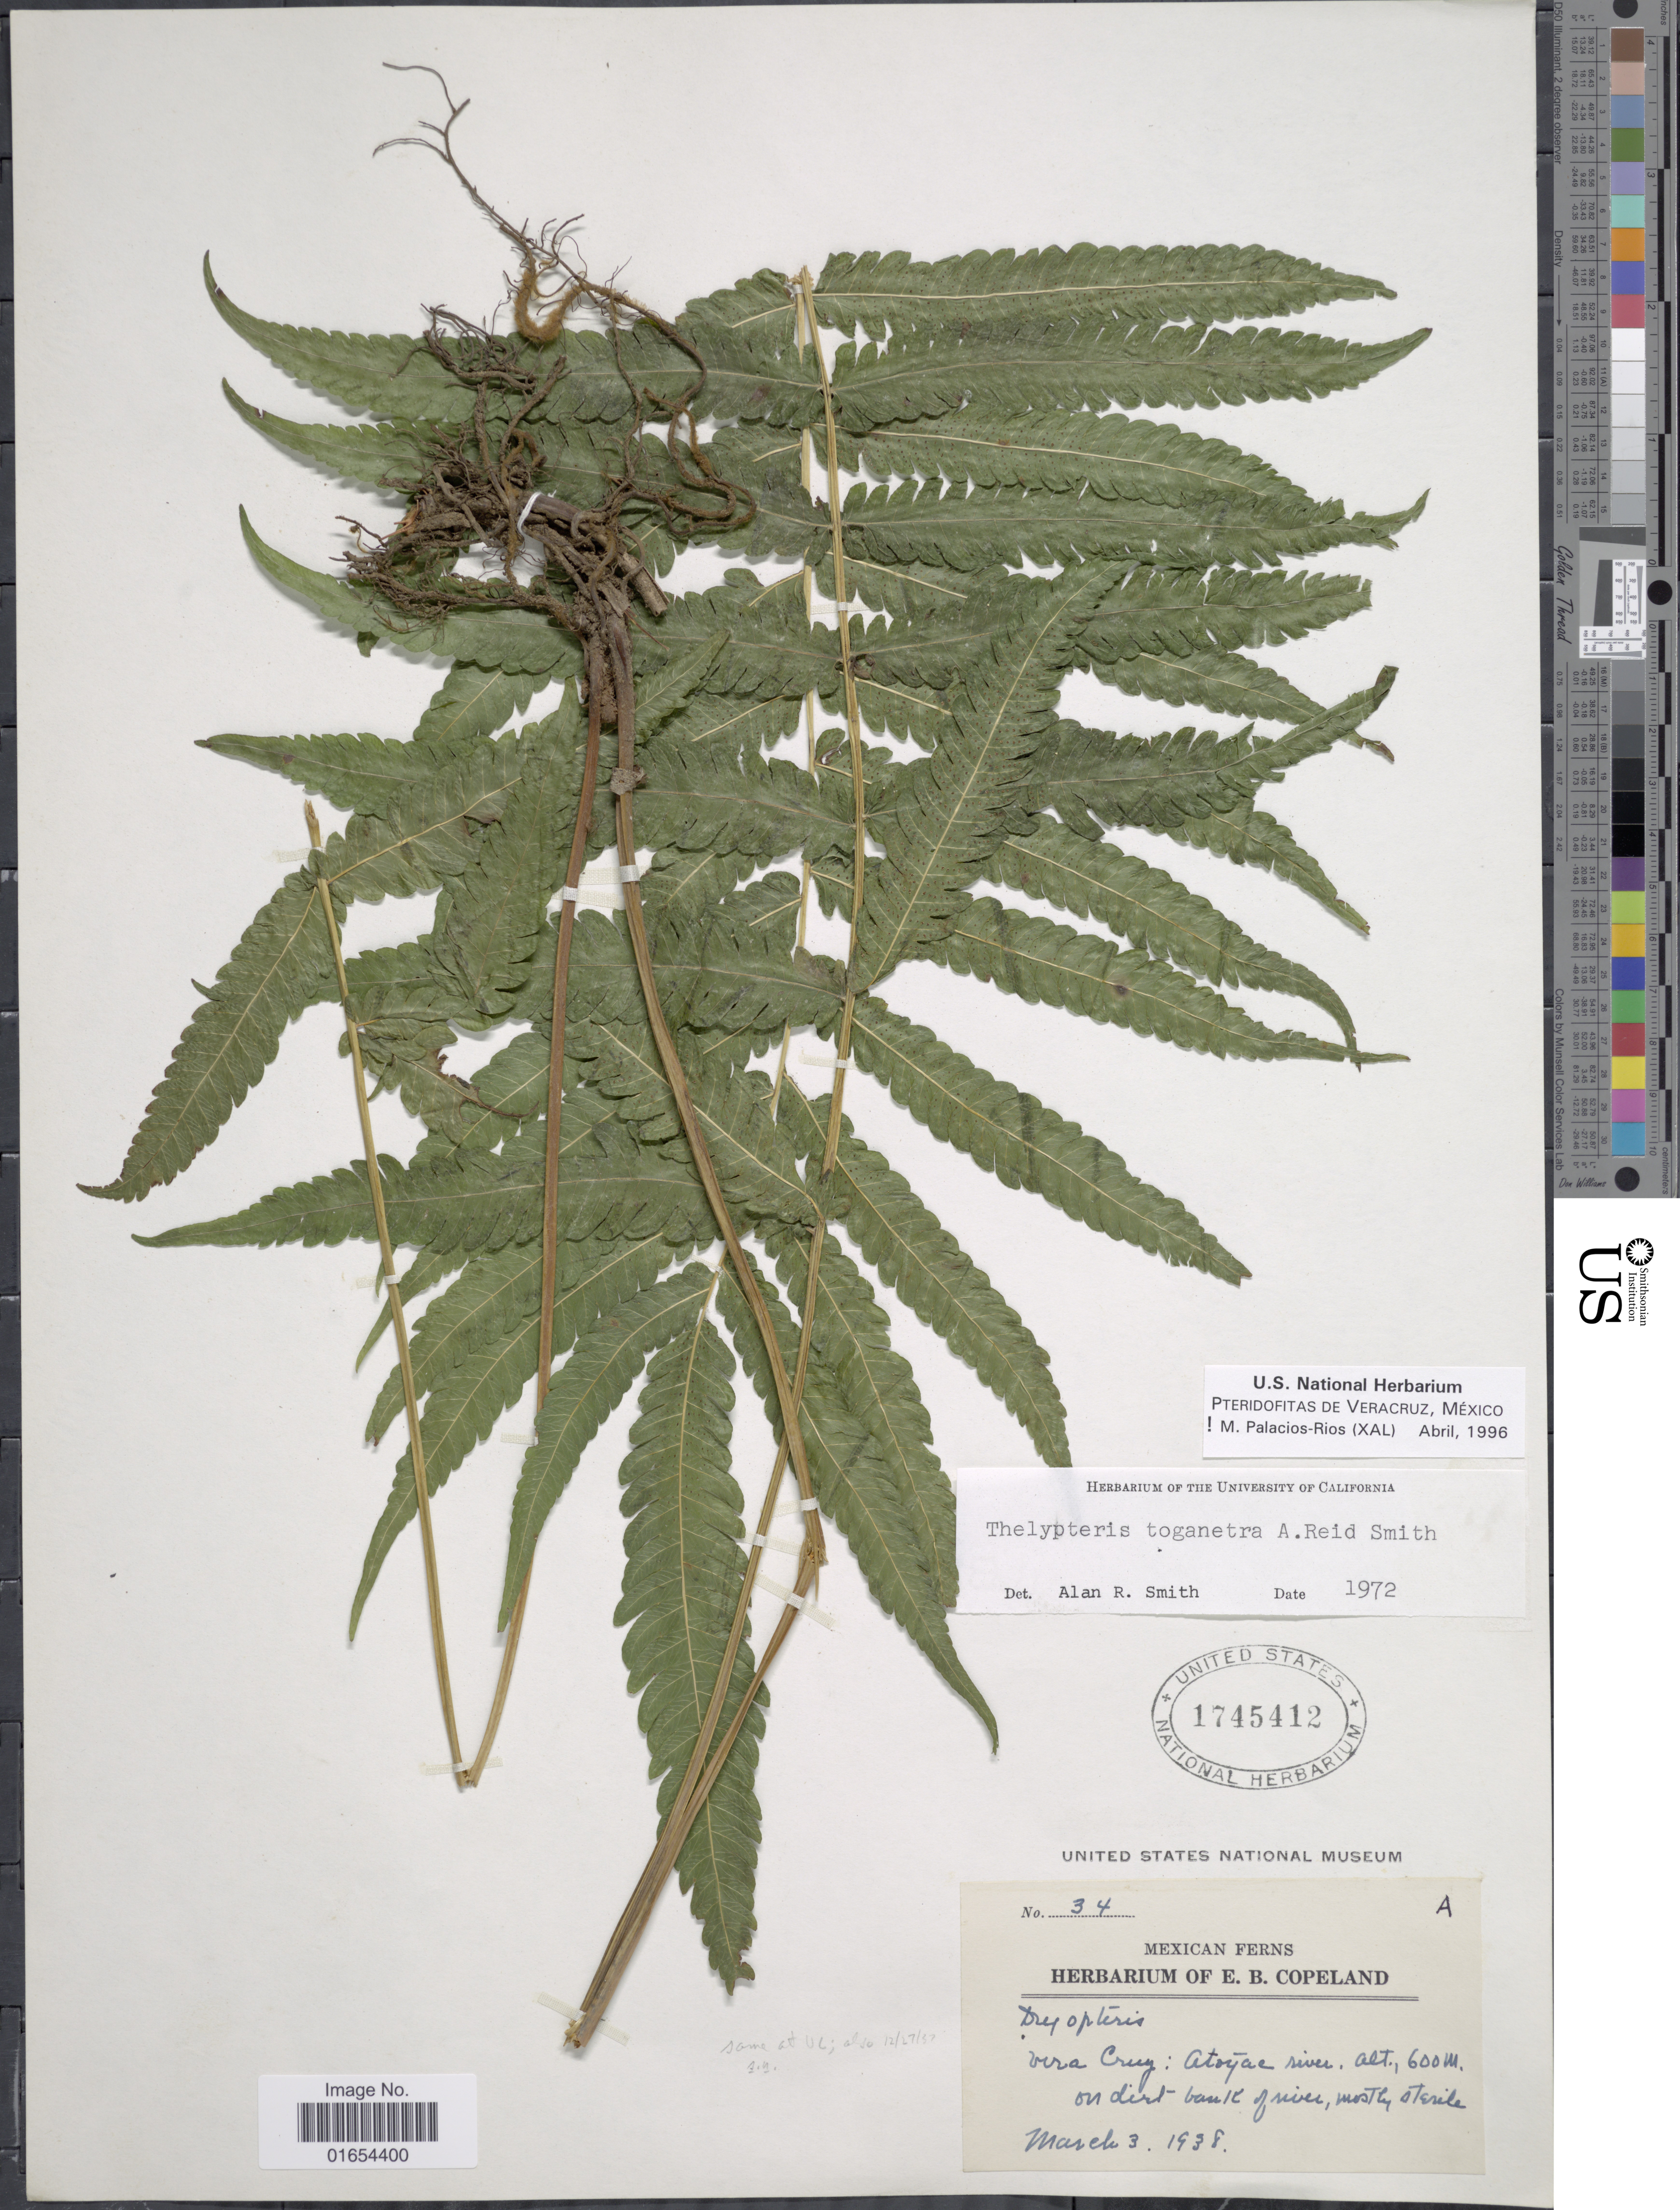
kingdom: Plantae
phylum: Tracheophyta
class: Polypodiopsida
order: Polypodiales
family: Thelypteridaceae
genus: Goniopteris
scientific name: Goniopteris toganetra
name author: (A.R. Sm.) Á. Löve & D. Löve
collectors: ex herb. E. B. Copeland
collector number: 34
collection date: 1938-03-03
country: Mexico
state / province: Veracruz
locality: Atoyac river, on dirt bank of river, mostly sterile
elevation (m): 600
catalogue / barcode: US 1745412